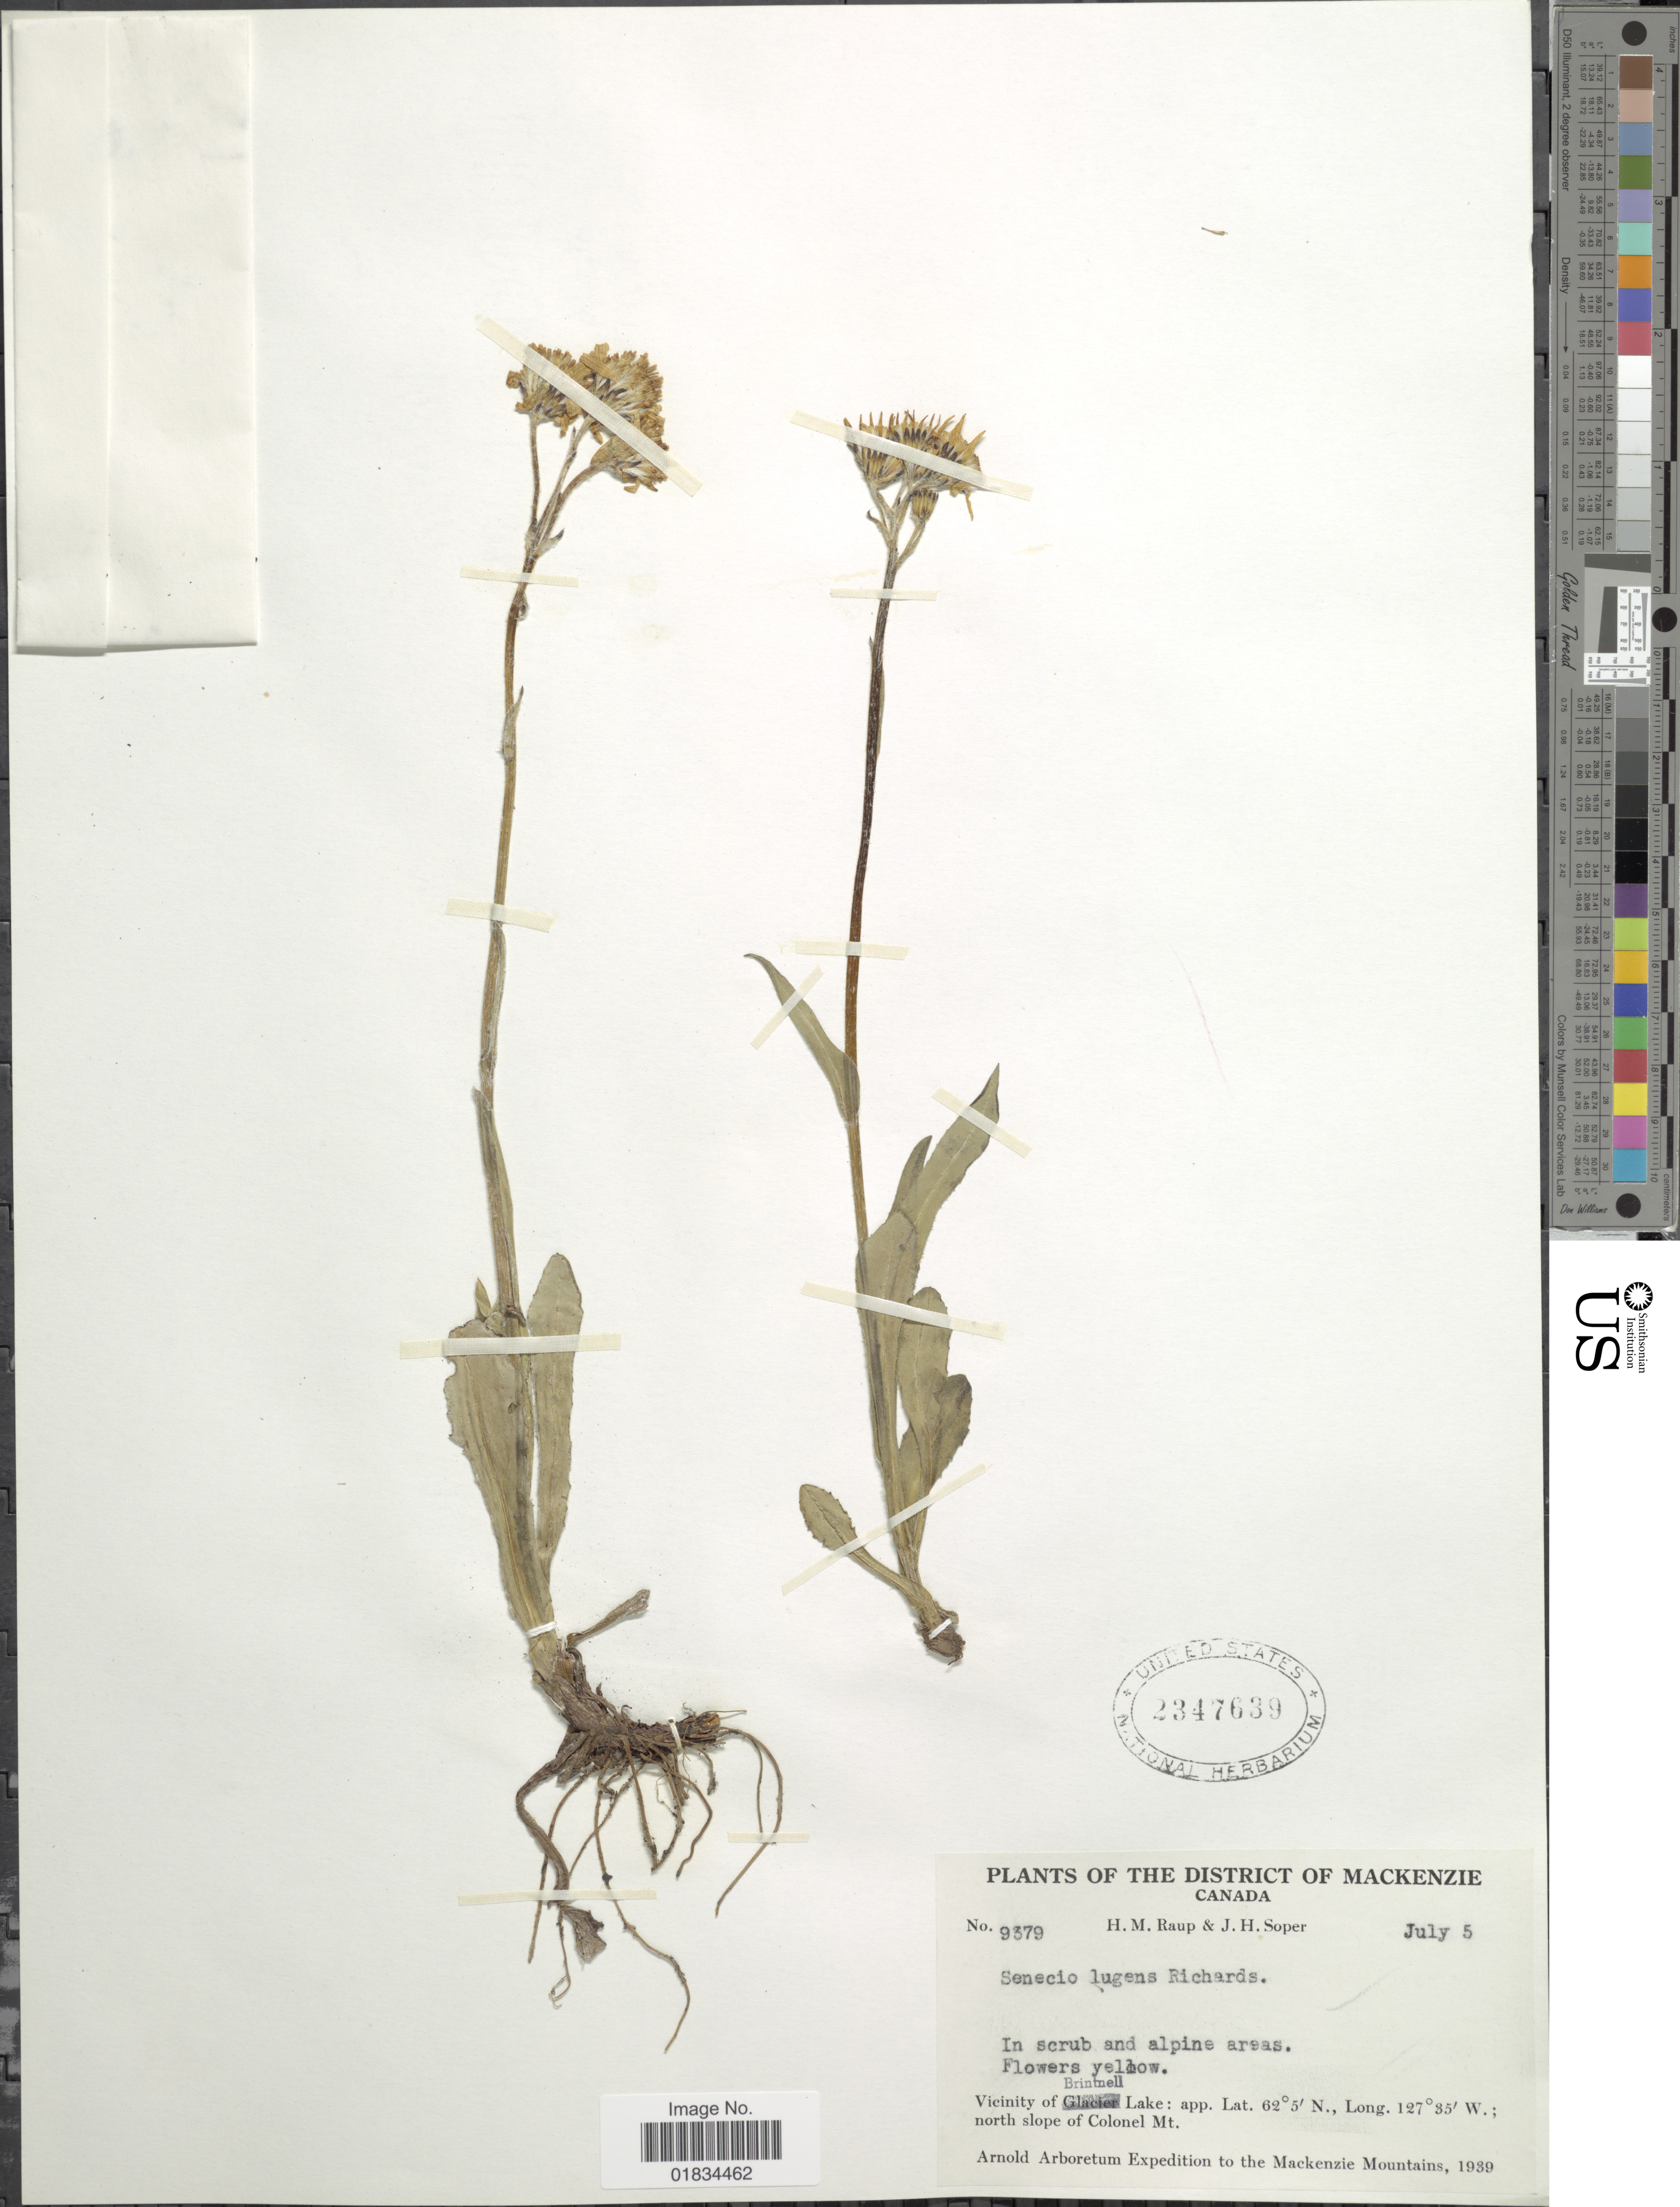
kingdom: Plantae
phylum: Tracheophyta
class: Magnoliopsida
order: Asterales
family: Asteraceae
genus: Senecio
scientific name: Senecio lugens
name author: Richardson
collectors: H. Raup & J. H. Soper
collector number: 9379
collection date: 1939-07-05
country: Canada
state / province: British Columbia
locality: District of Mackenzie. Vicinity of Brintnell Lake, north slope of Colonel Mt.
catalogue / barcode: US 2347639